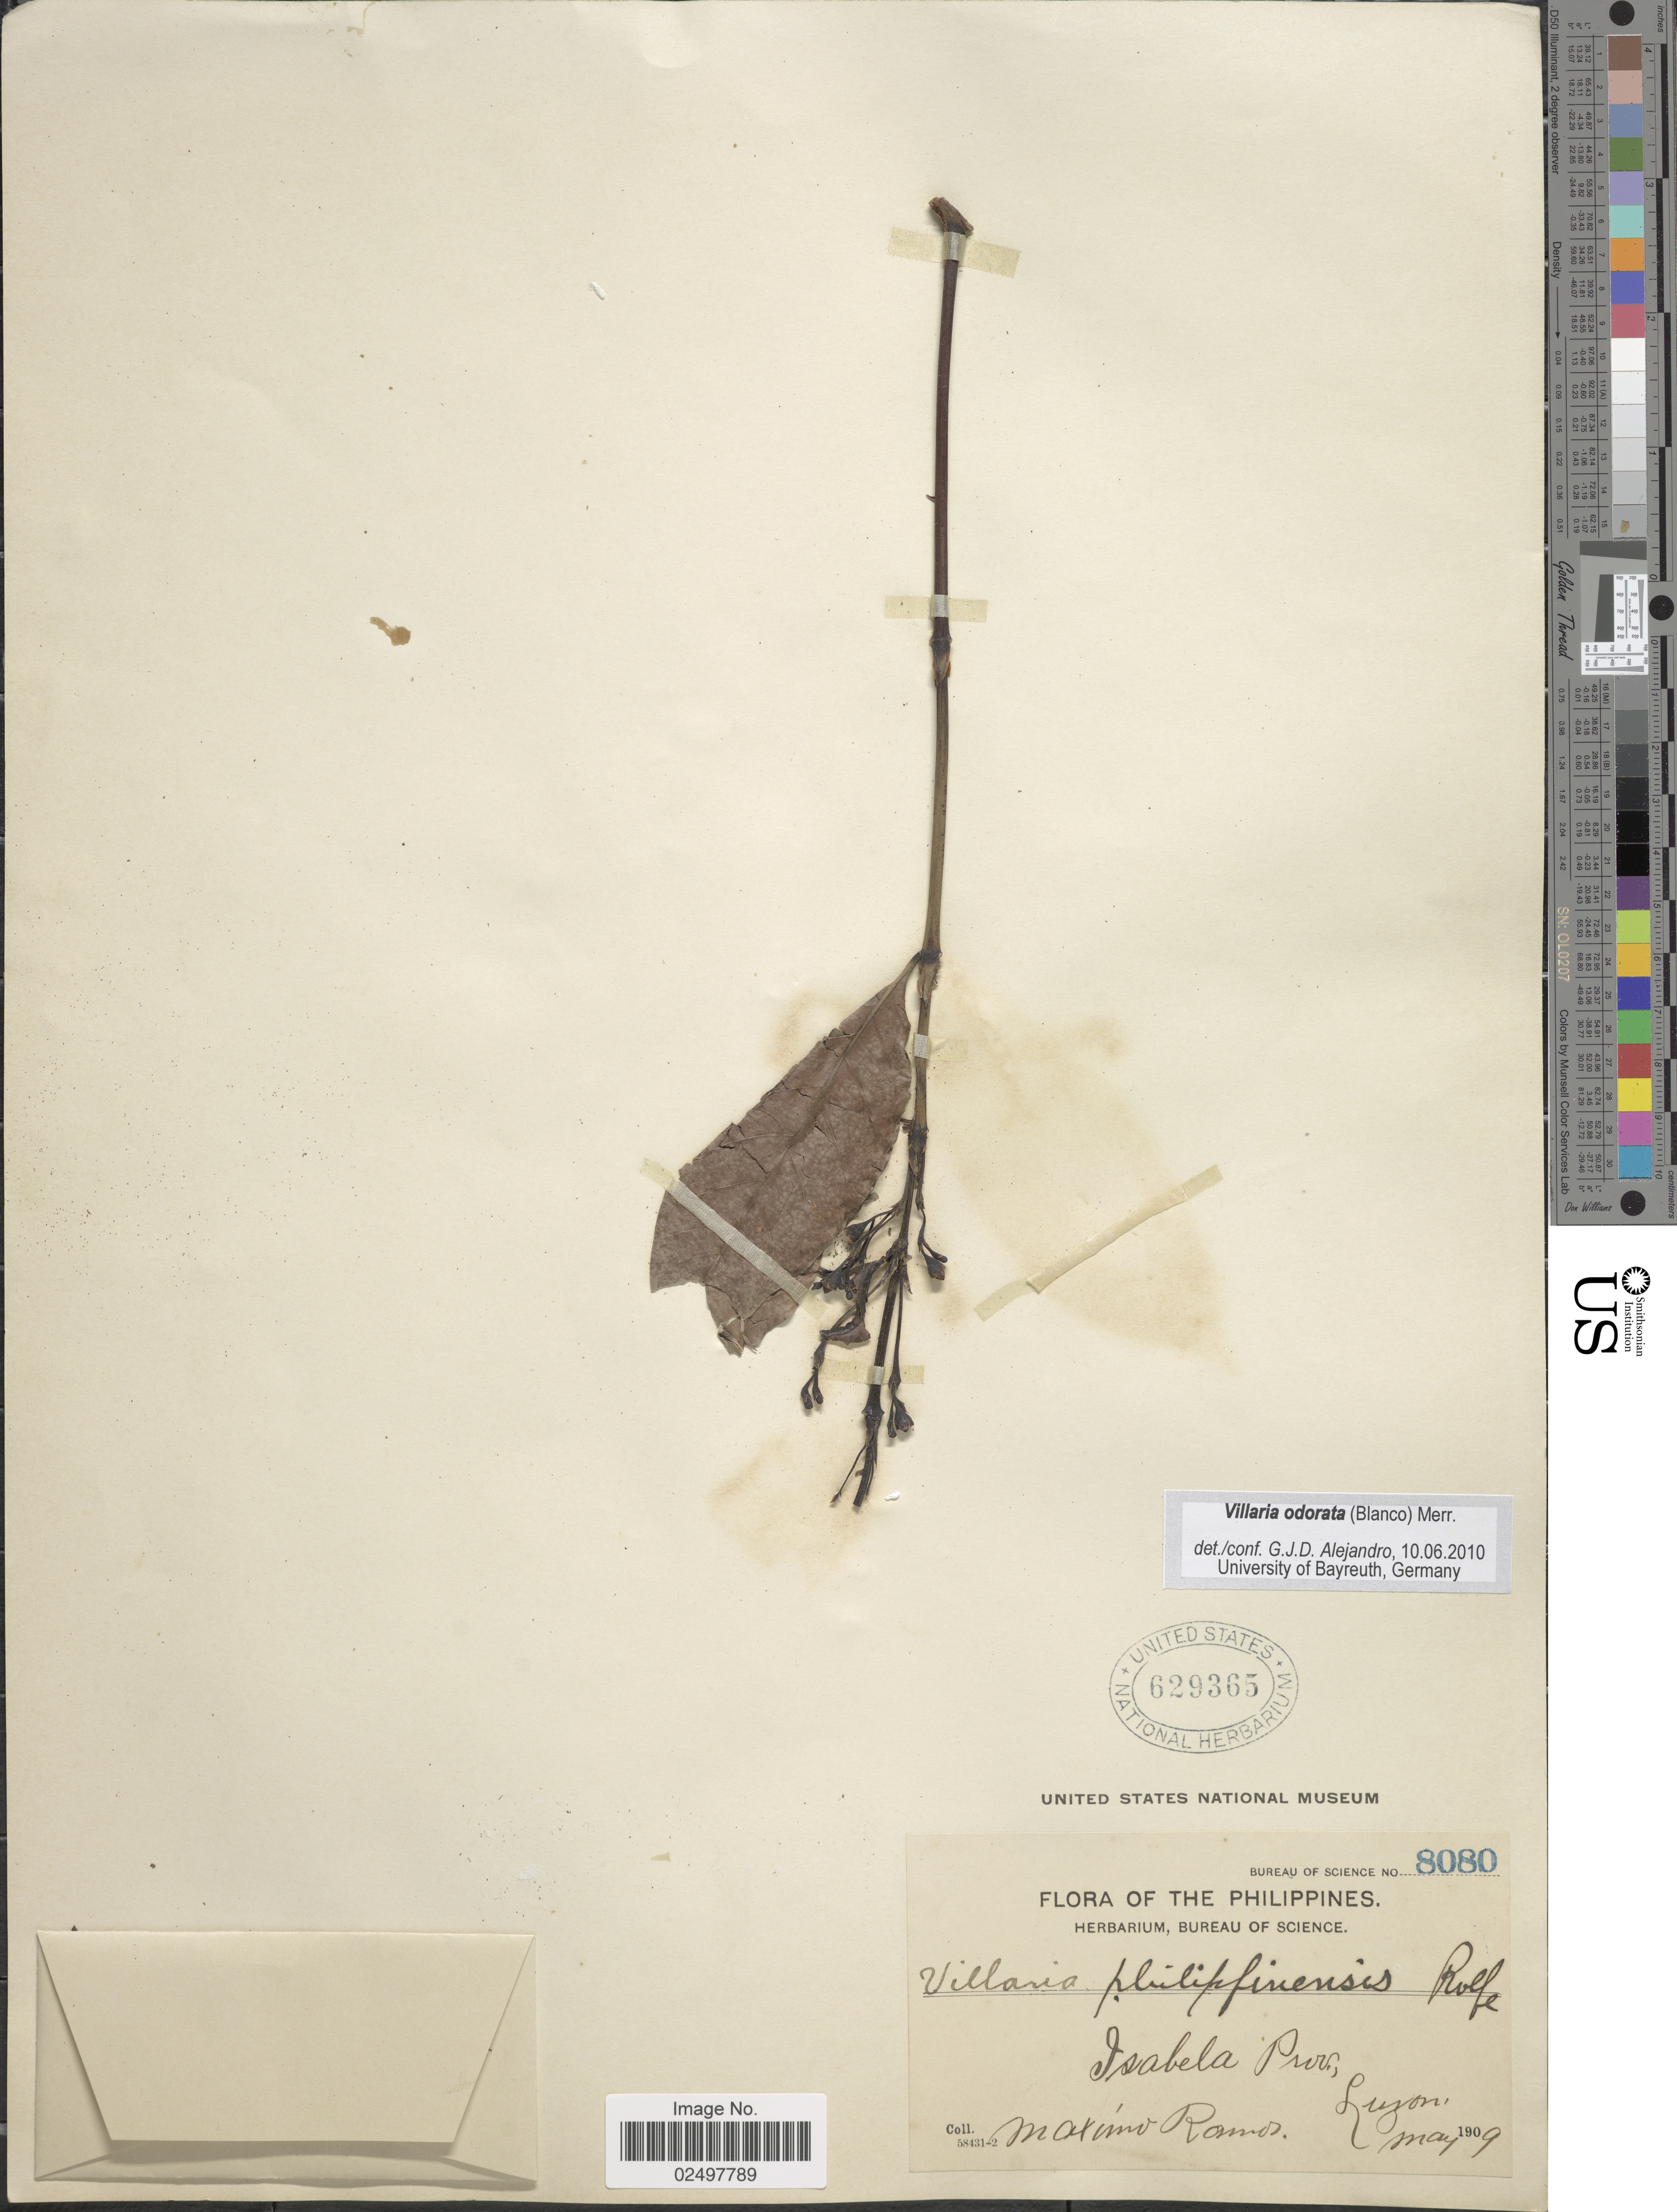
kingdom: Plantae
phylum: Tracheophyta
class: Magnoliopsida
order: Gentianales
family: Rubiaceae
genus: Villaria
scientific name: Villaria odorata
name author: (Blanco) Merr.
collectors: M. Ramos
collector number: Bureau of Science 8080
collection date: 1909-05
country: Philippines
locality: Isabela Prov., Luzon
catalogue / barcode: US 629365